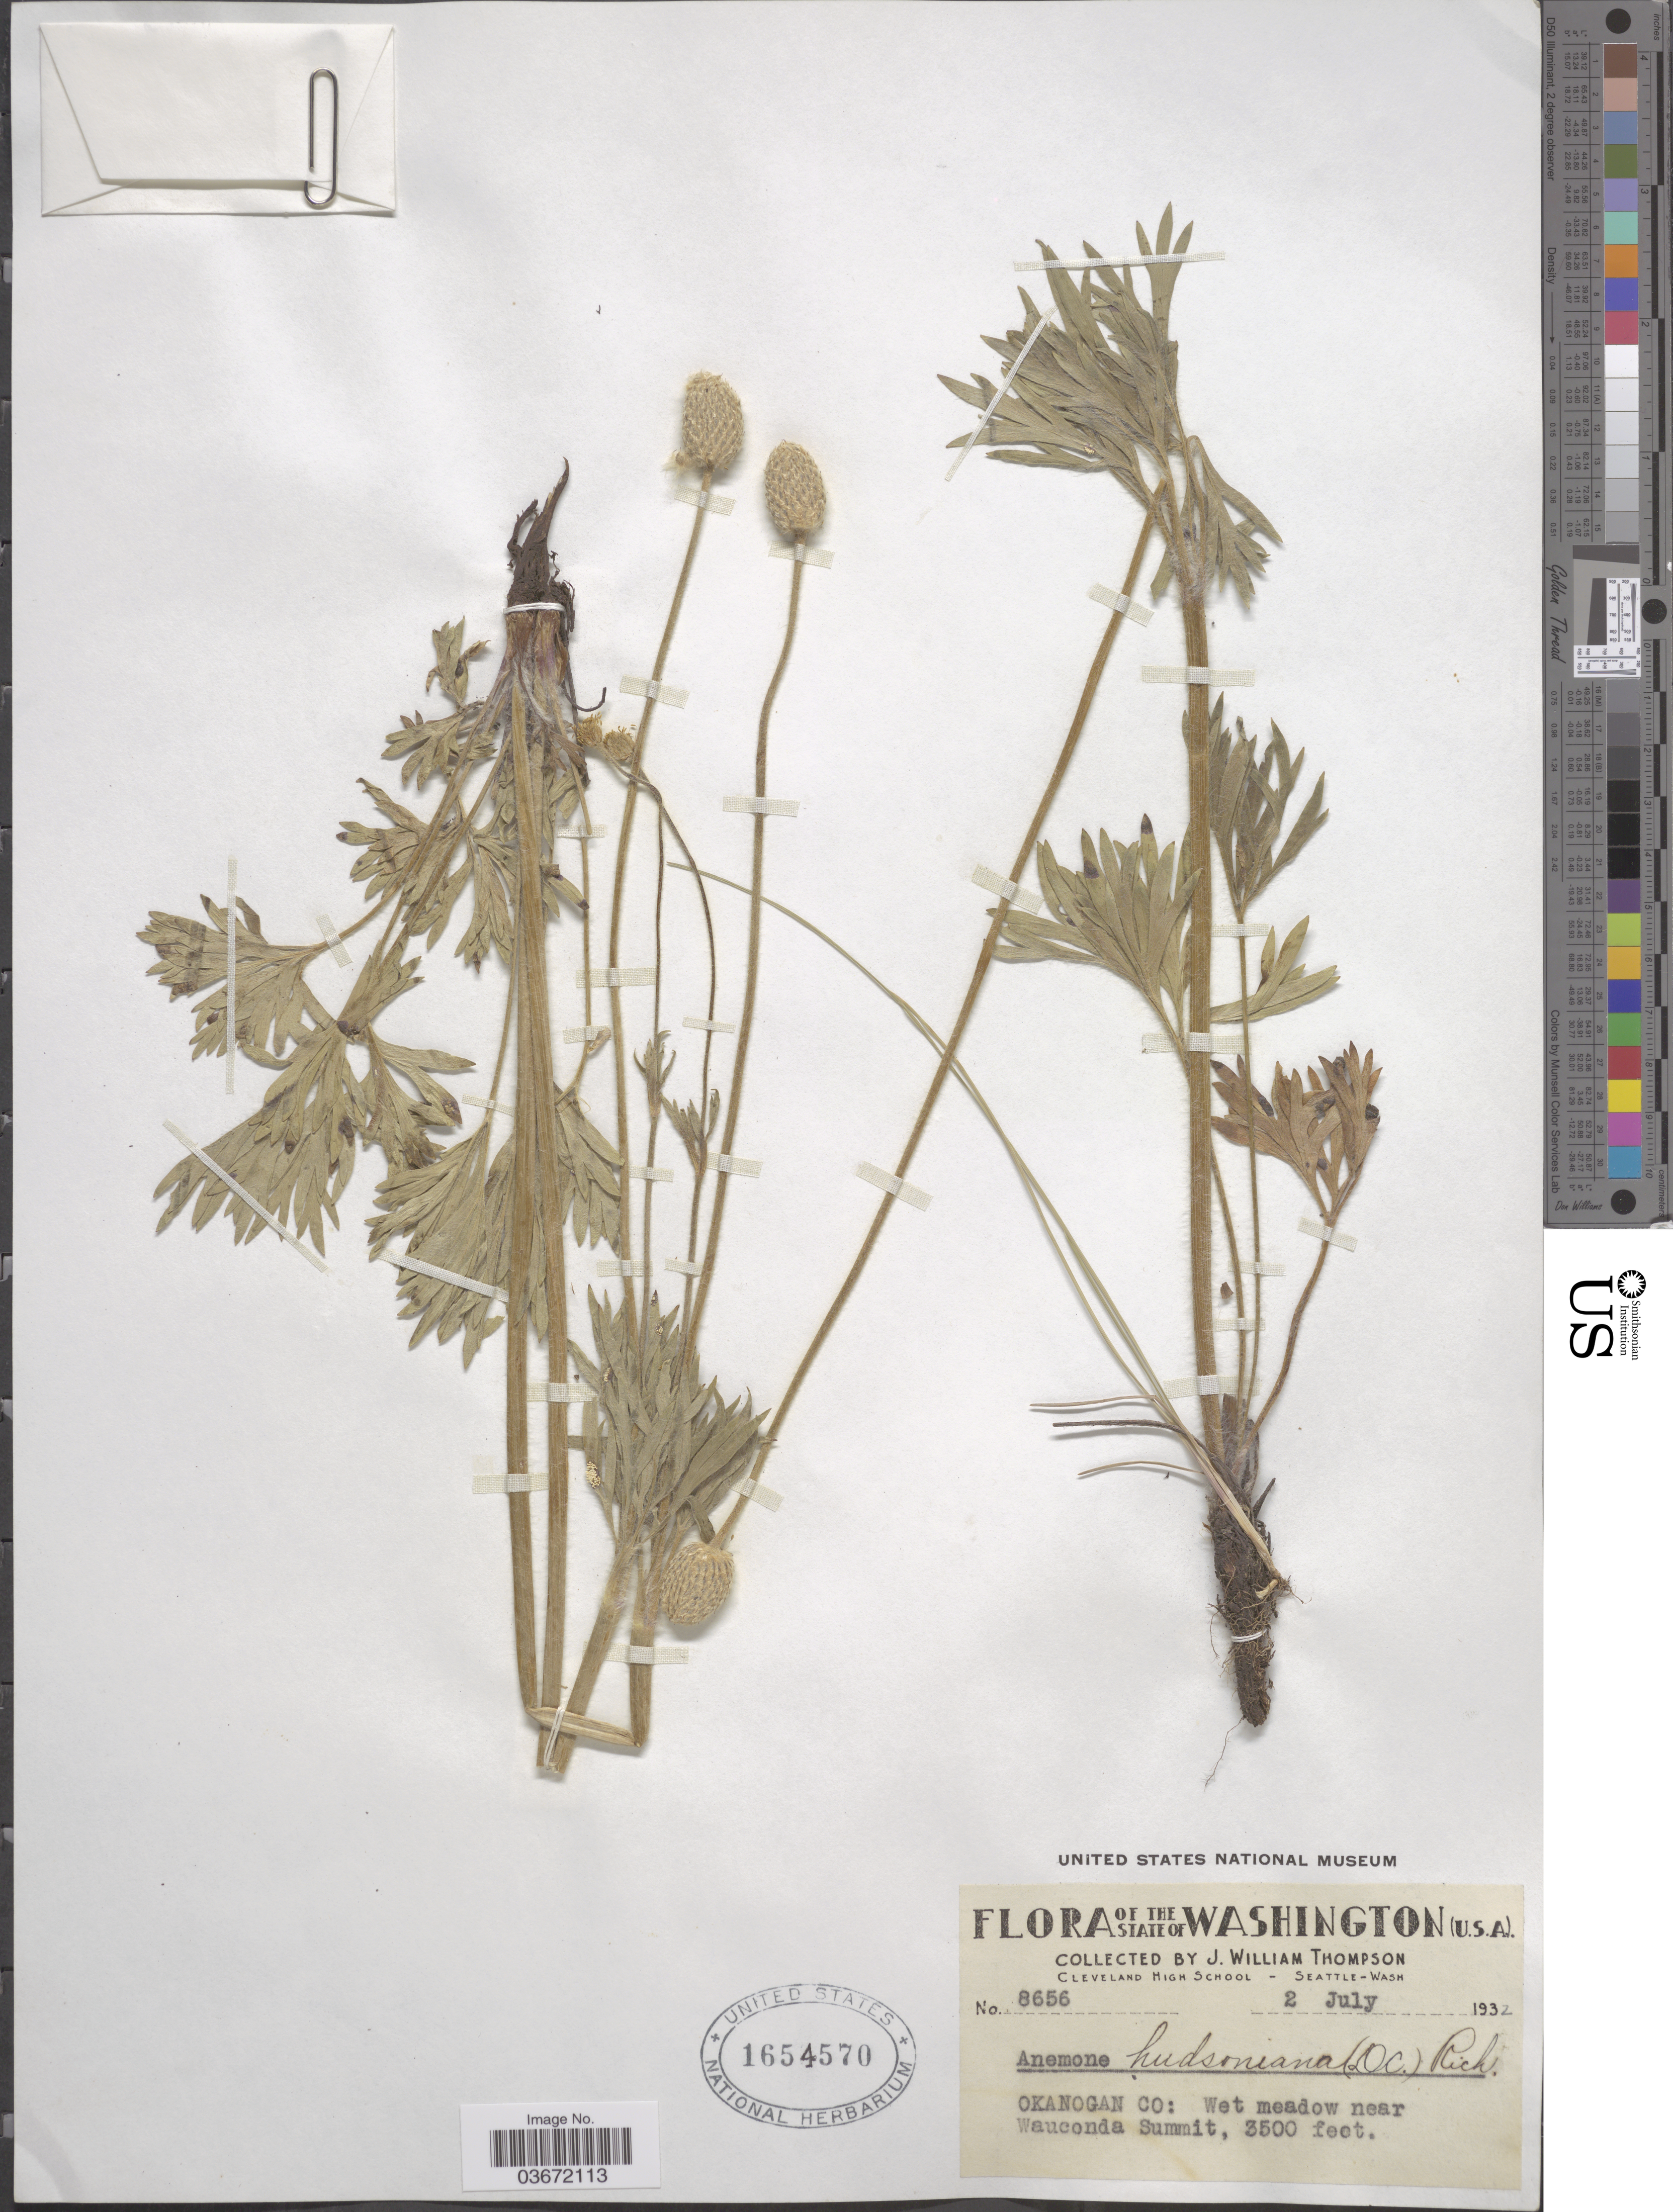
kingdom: Plantae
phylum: Tracheophyta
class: Magnoliopsida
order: Ranunculales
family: Ranunculaceae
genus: Anemone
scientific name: Anemone multifida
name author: Poir.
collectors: J. W. Thompson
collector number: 8656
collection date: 1932-07-02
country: United States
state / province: Washington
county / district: Okanogan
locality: Okanogan Co: Wet meadow near Wauconda Summit.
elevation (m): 1067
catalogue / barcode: US 1654570